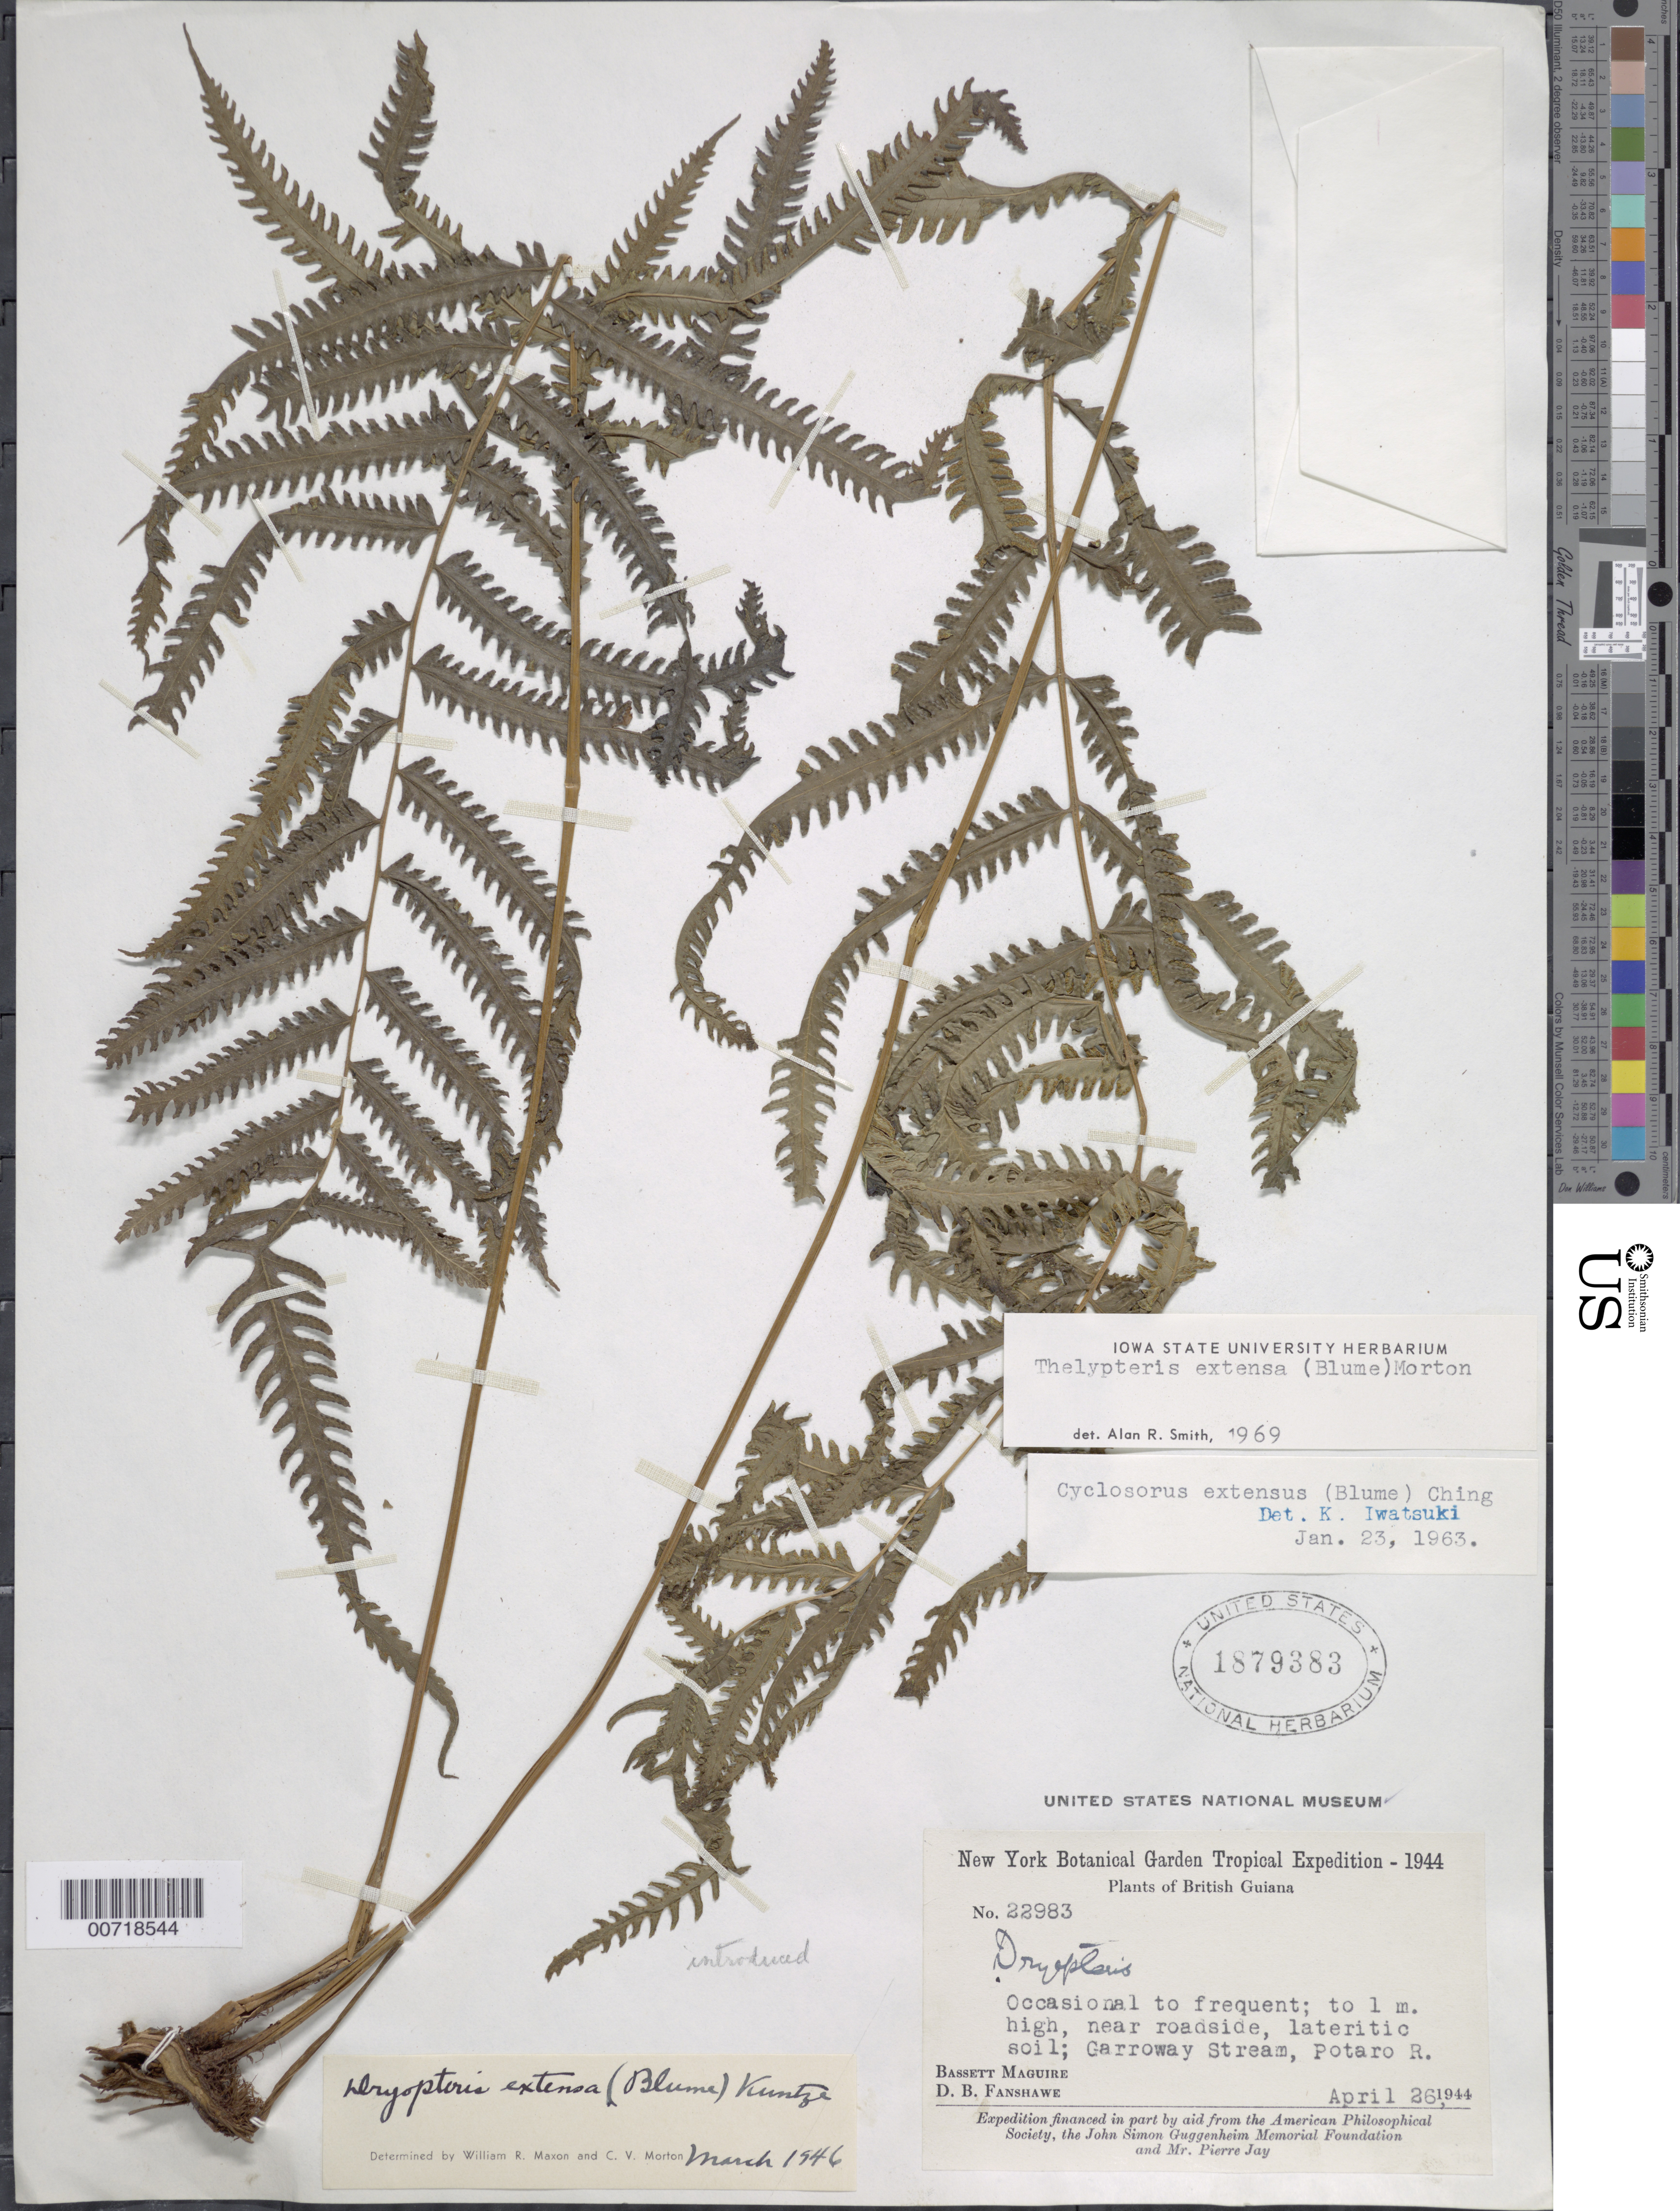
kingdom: Plantae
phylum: Tracheophyta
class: Polypodiopsida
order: Polypodiales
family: Thelypteridaceae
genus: Amphineuron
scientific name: Amphineuron opulentum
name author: (Kaulf.) Holttum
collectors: B. Maguire & D. B. Fanshawe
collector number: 22983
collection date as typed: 26-Apr-44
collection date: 1944-04-26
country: Guyana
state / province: Potaro-Siparuni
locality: Garraway Stream, Potaro River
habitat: Near roadside, lateritic soil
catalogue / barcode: US 1879383